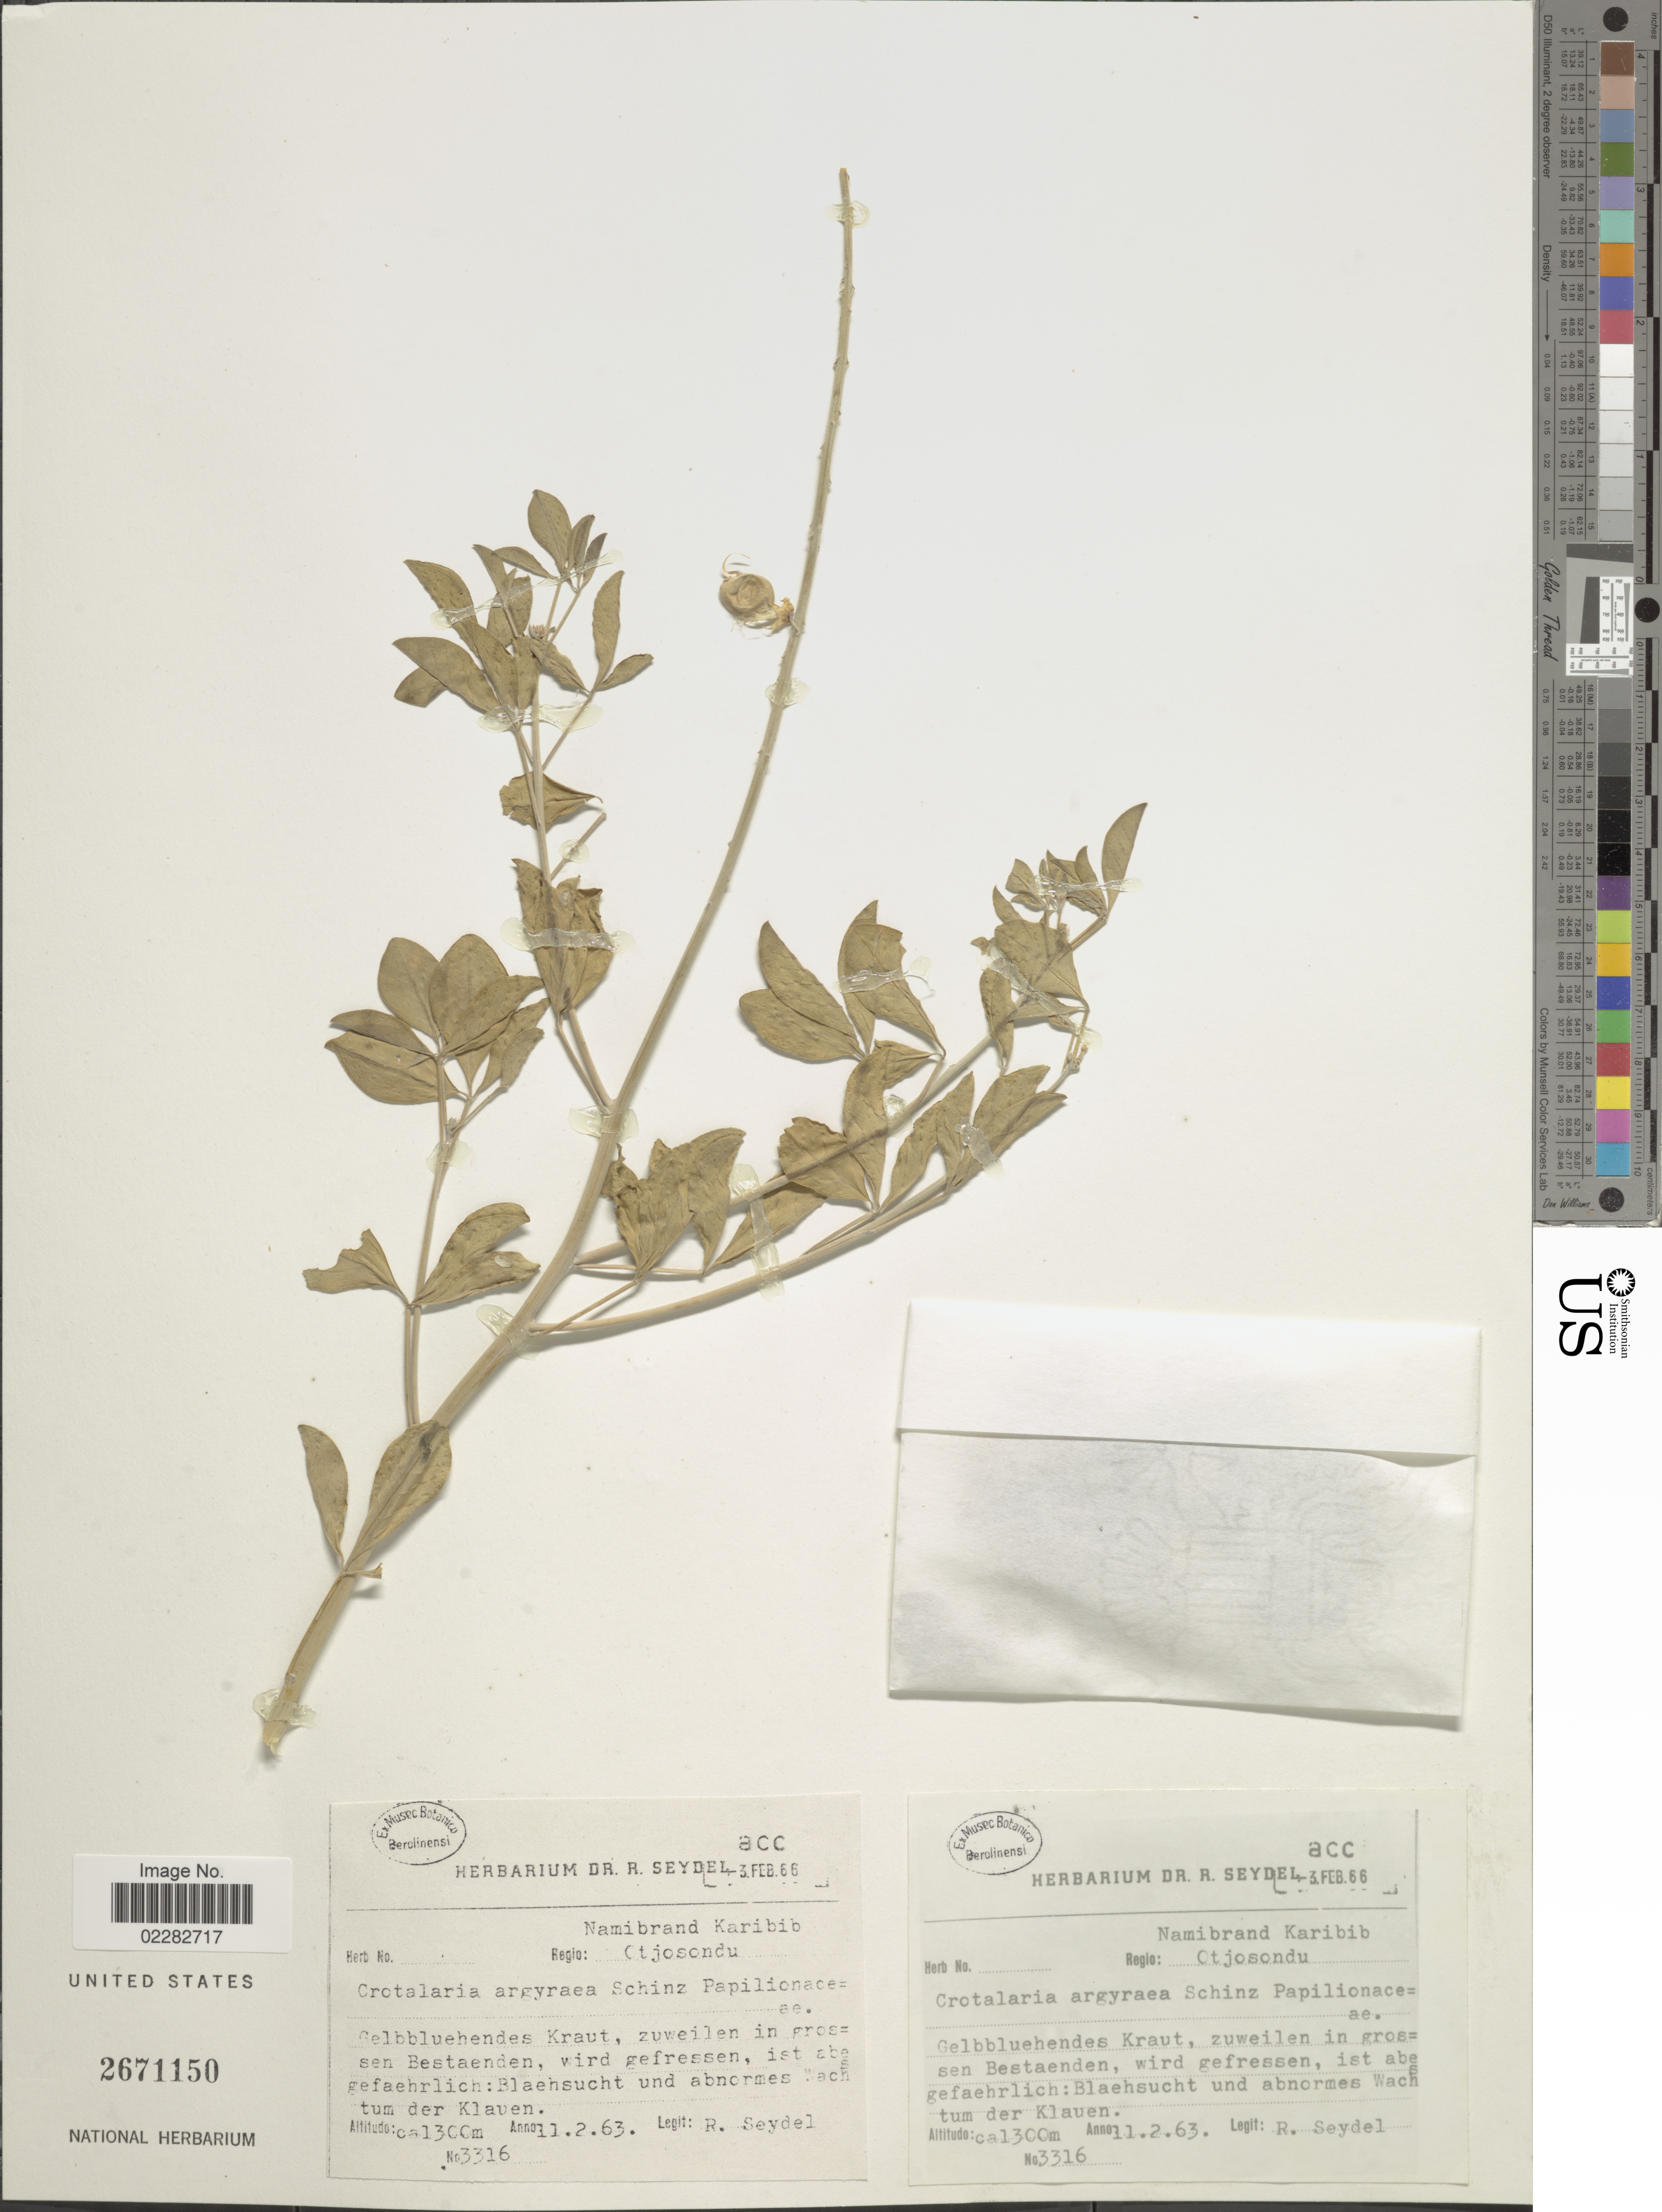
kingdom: Plantae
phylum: Tracheophyta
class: Magnoliopsida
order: Fabales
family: Fabaceae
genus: Crotalaria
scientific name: Crotalaria argyraea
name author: Franch.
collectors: R. Seydel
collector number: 3316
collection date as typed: Transcribed d/m/y: 11/2/63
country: Namibia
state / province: Otjozondjupa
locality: Namibrand Karibib, Regio: Otjosondu.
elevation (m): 1300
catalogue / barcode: US 2671150